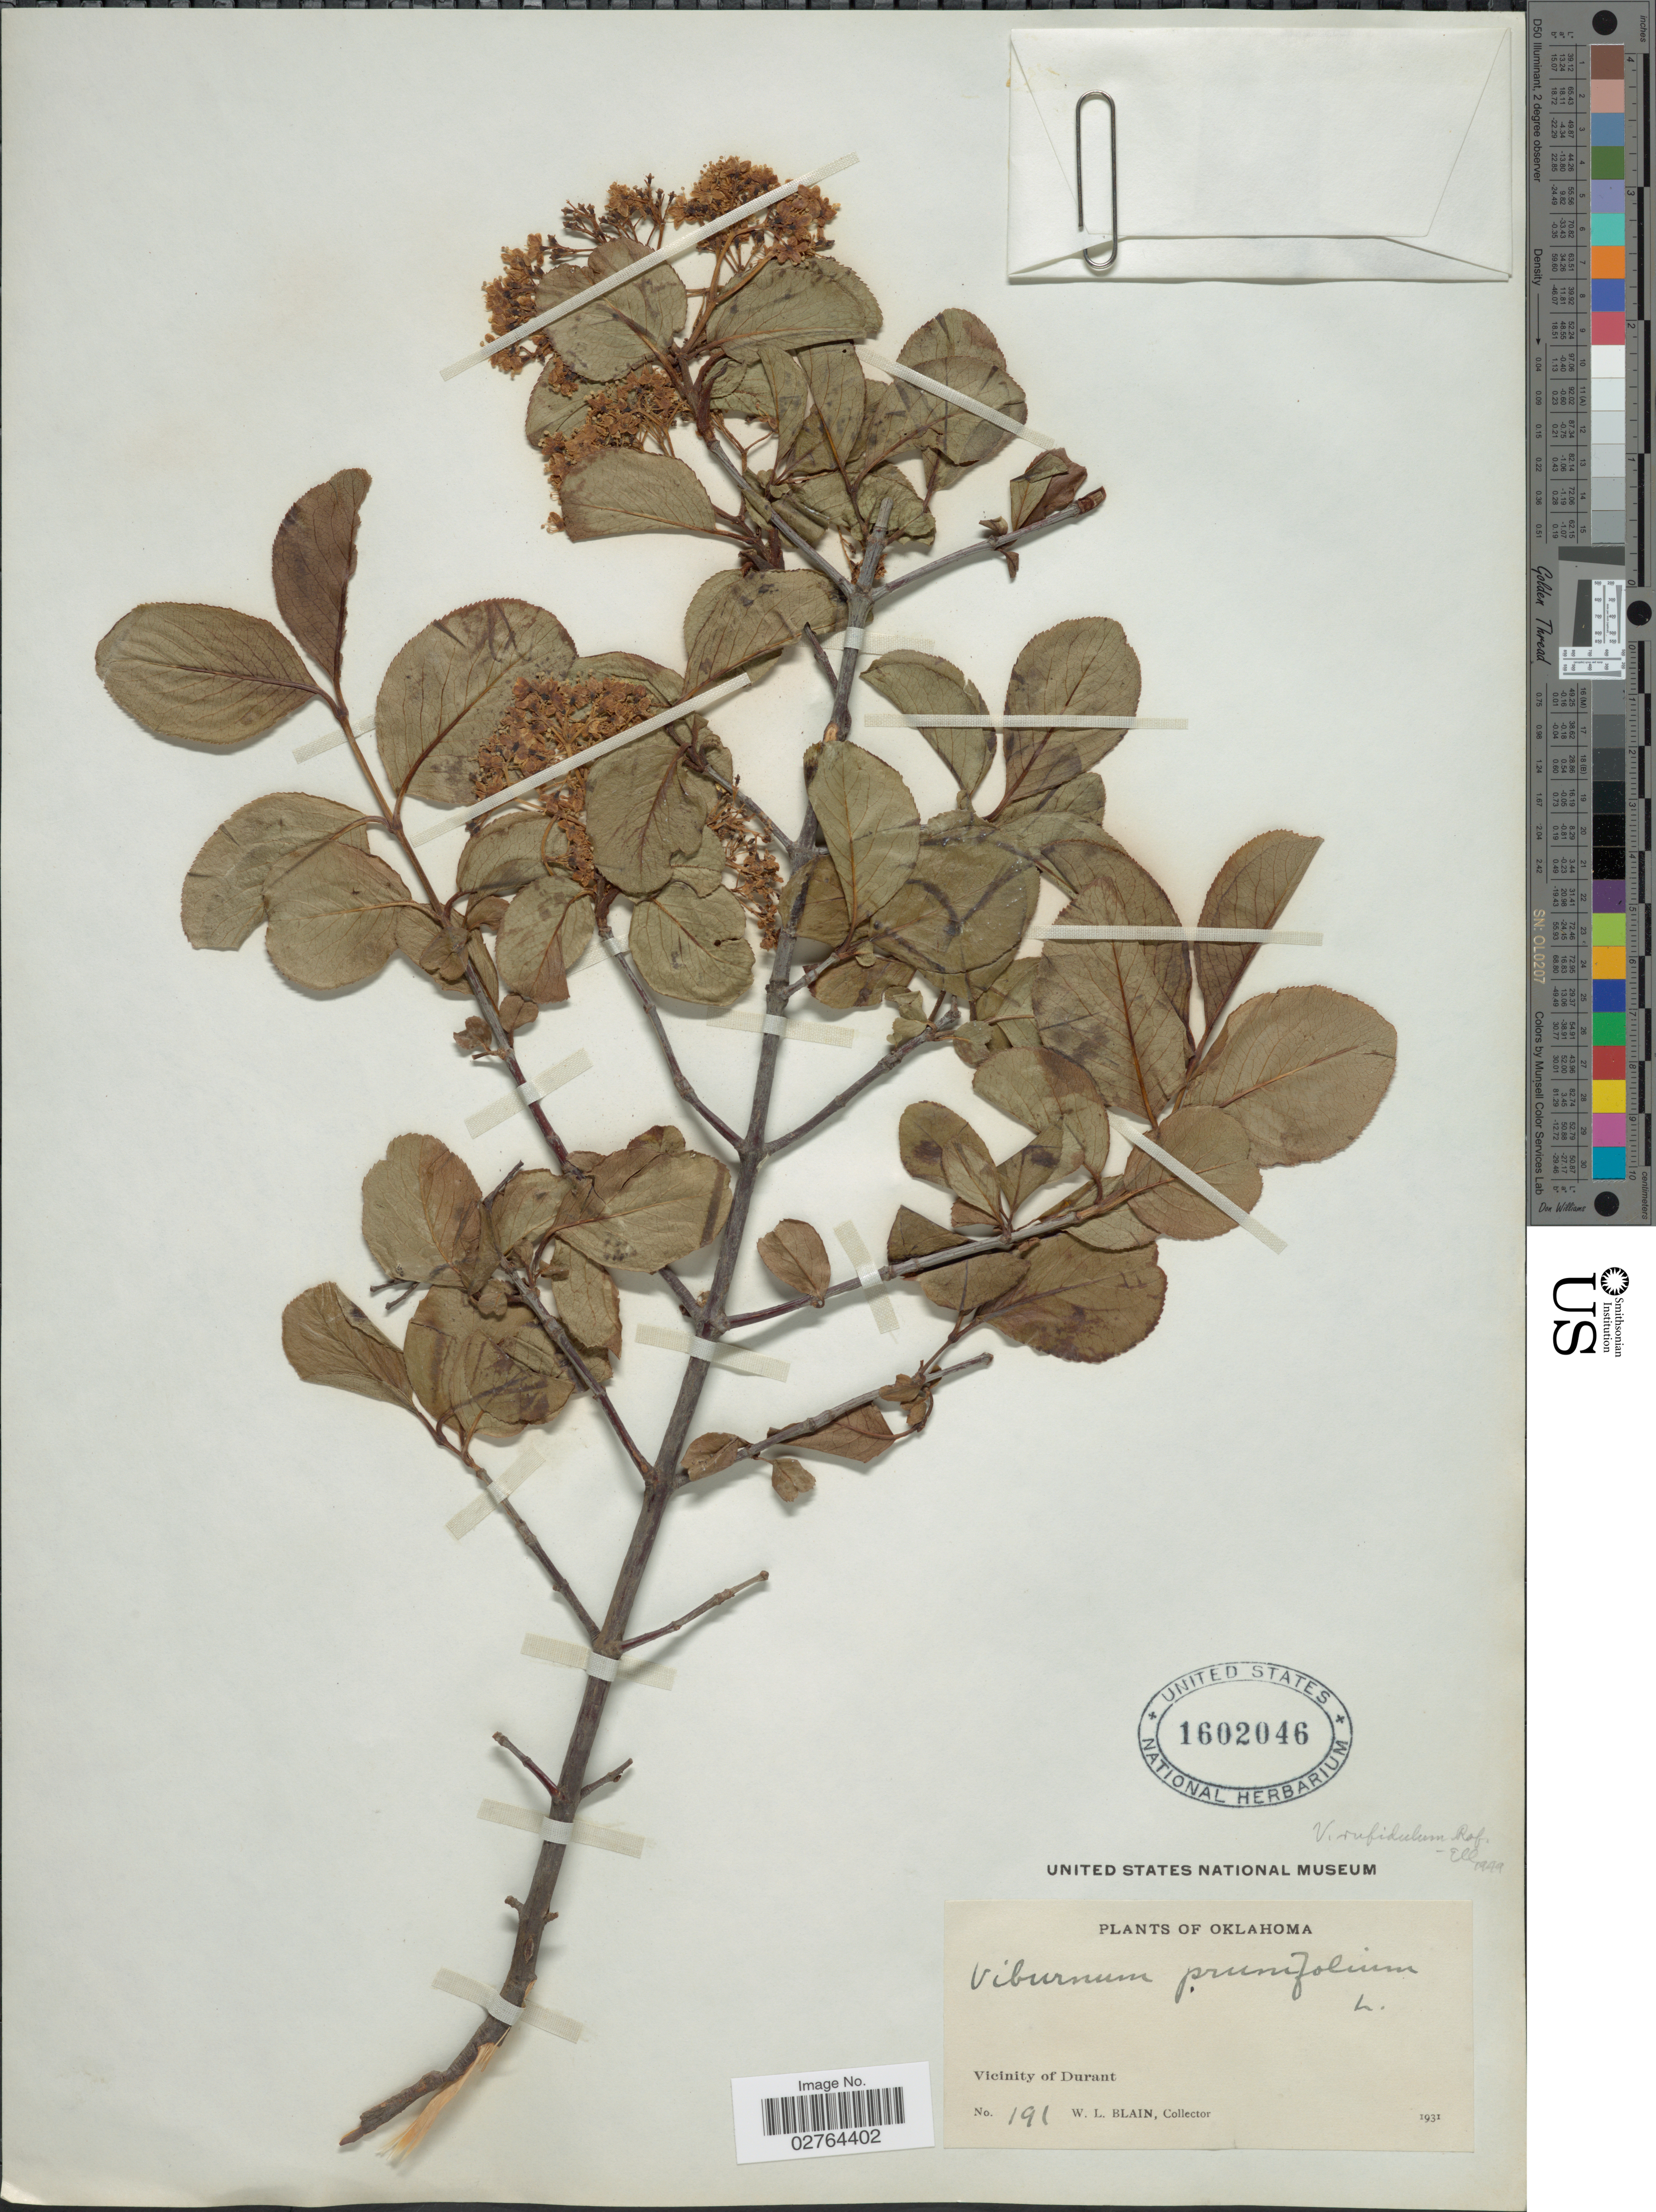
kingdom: Plantae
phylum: Tracheophyta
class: Magnoliopsida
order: Dipsacales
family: Viburnaceae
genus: Viburnum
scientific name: Viburnum rufidulum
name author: Raf.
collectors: W. Blain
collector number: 191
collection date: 1931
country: United States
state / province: Oklahoma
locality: Vicinity of Durant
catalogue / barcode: US 1602046